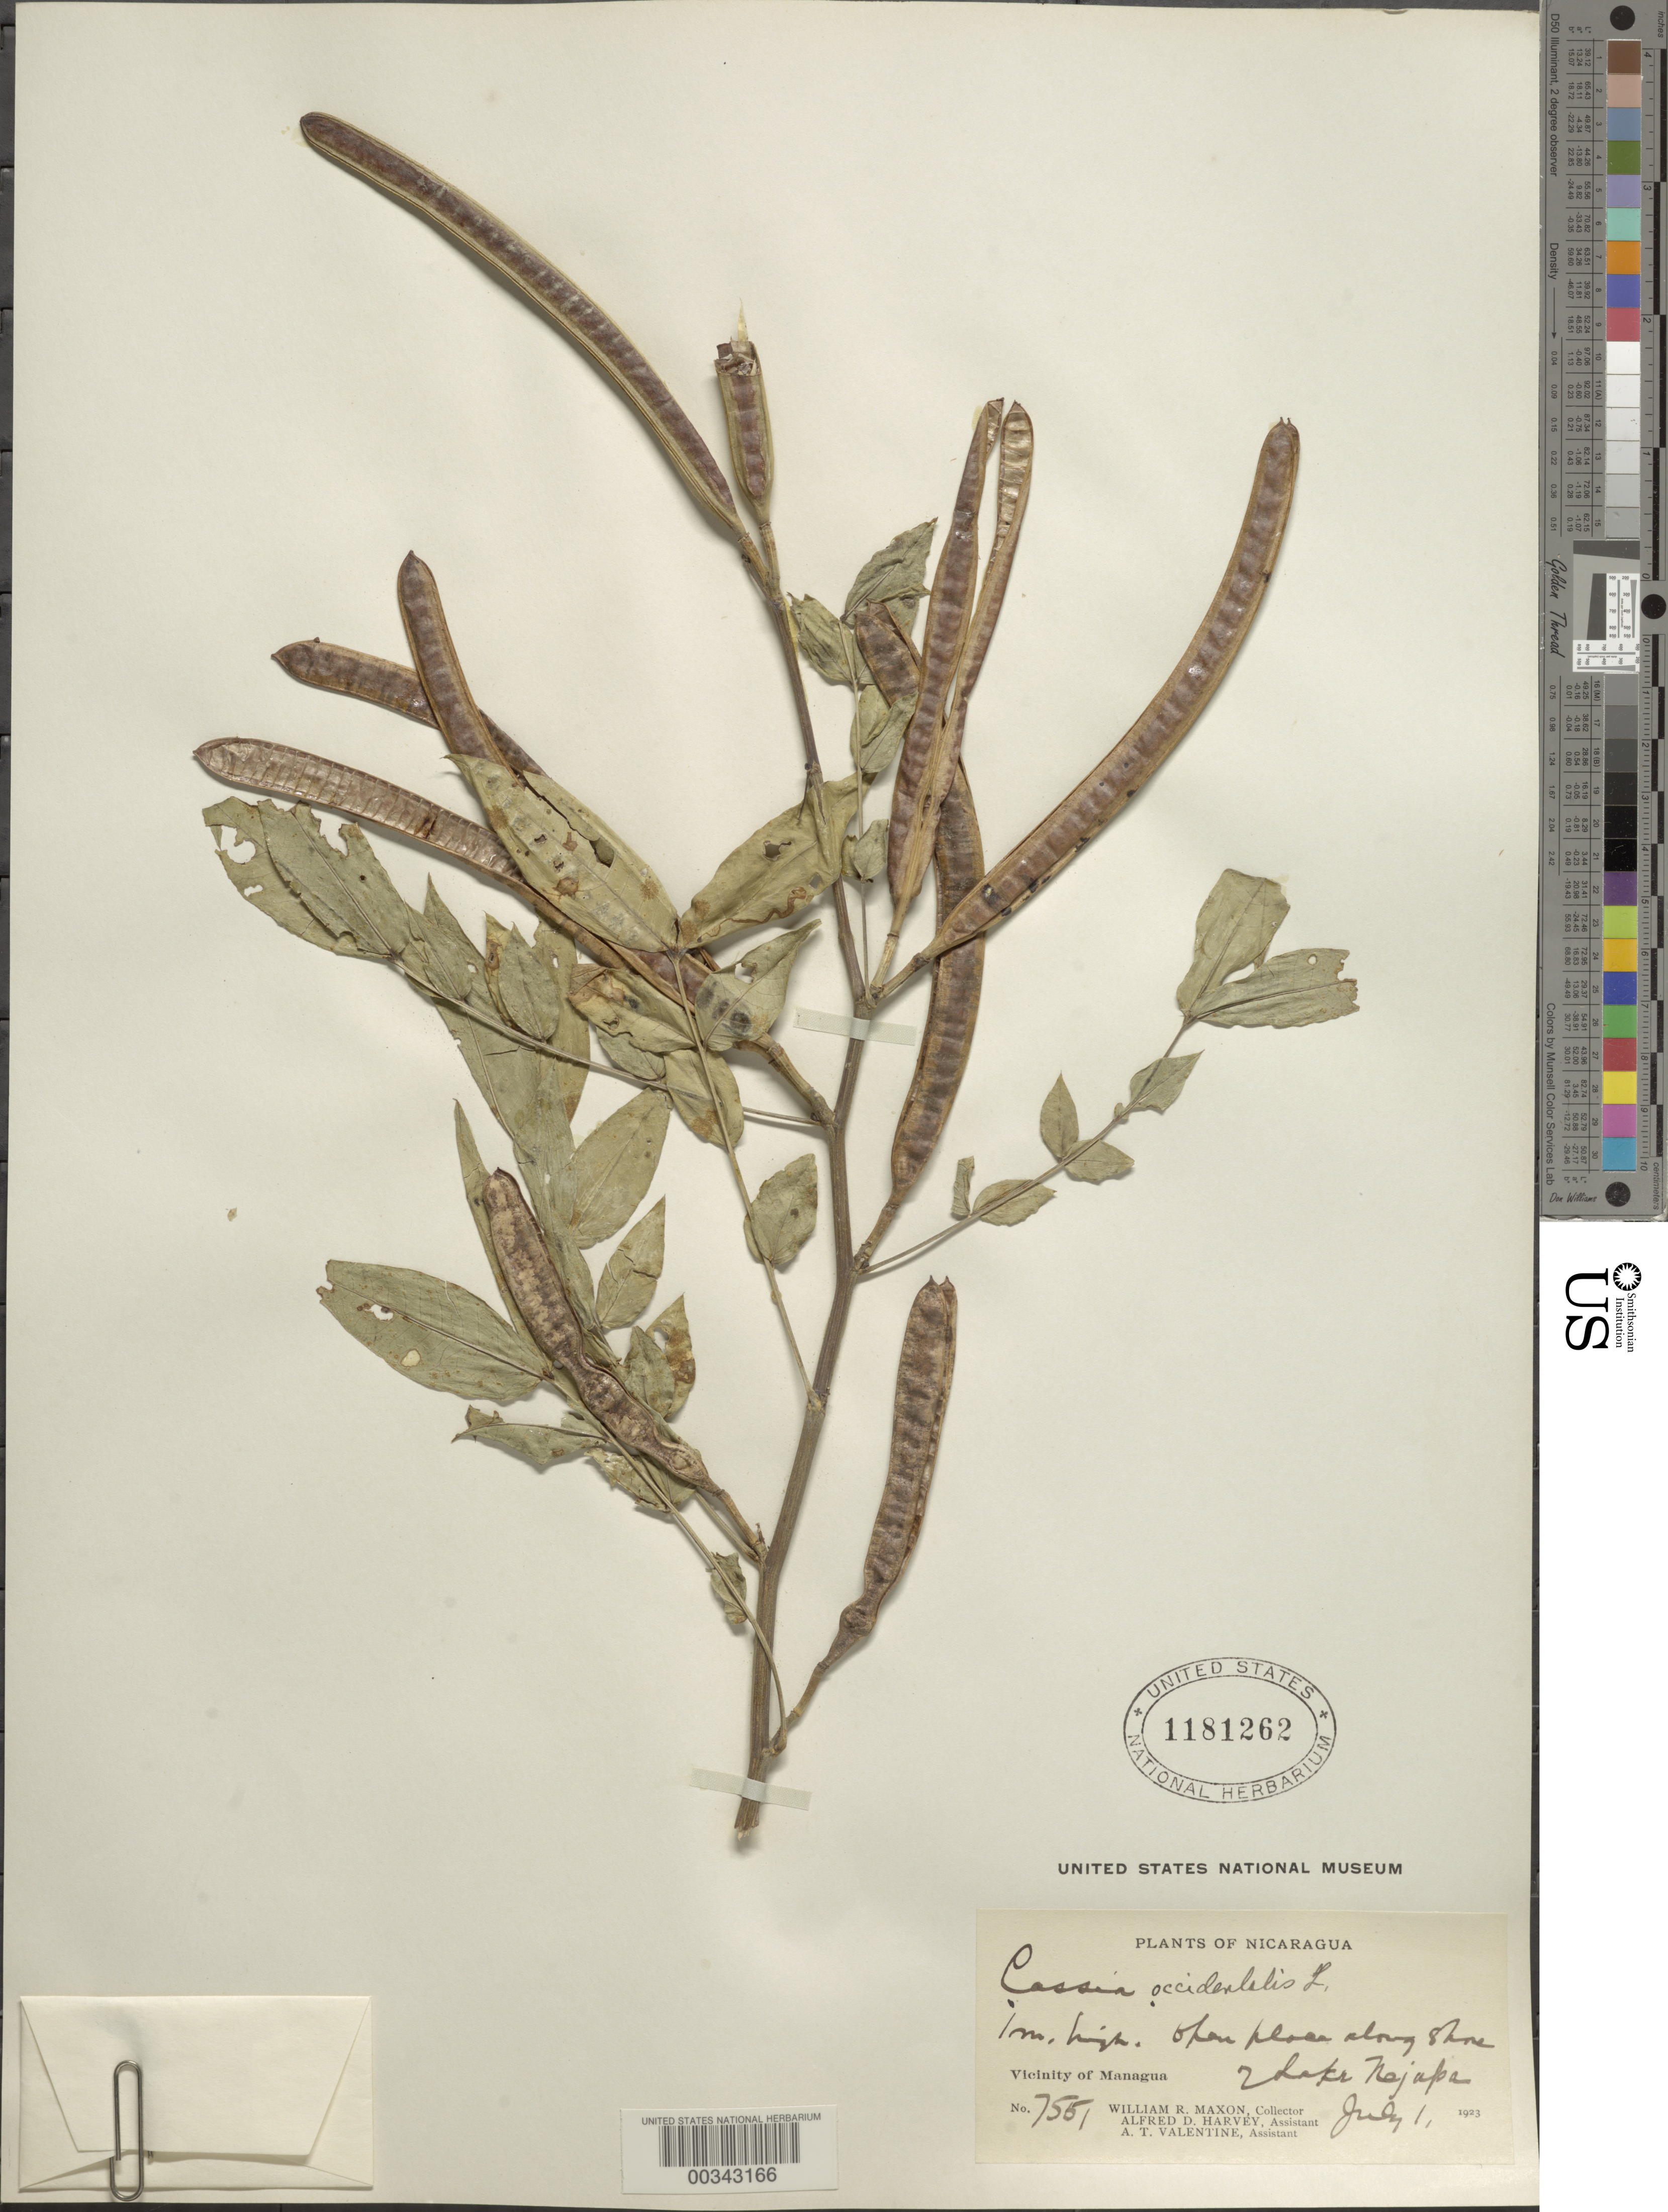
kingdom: Plantae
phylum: Tracheophyta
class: Magnoliopsida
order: Fabales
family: Fabaceae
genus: Senna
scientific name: Senna occidentalis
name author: (L.) Link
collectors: W. R. Maxon, A. D. Harvey & A. Valentine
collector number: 7551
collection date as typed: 01 Jul 1923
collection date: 1923-07-01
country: Nicaragua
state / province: Managua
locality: Vicinity of managua, lake kajapa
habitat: Shore of lake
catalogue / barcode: US 1181262